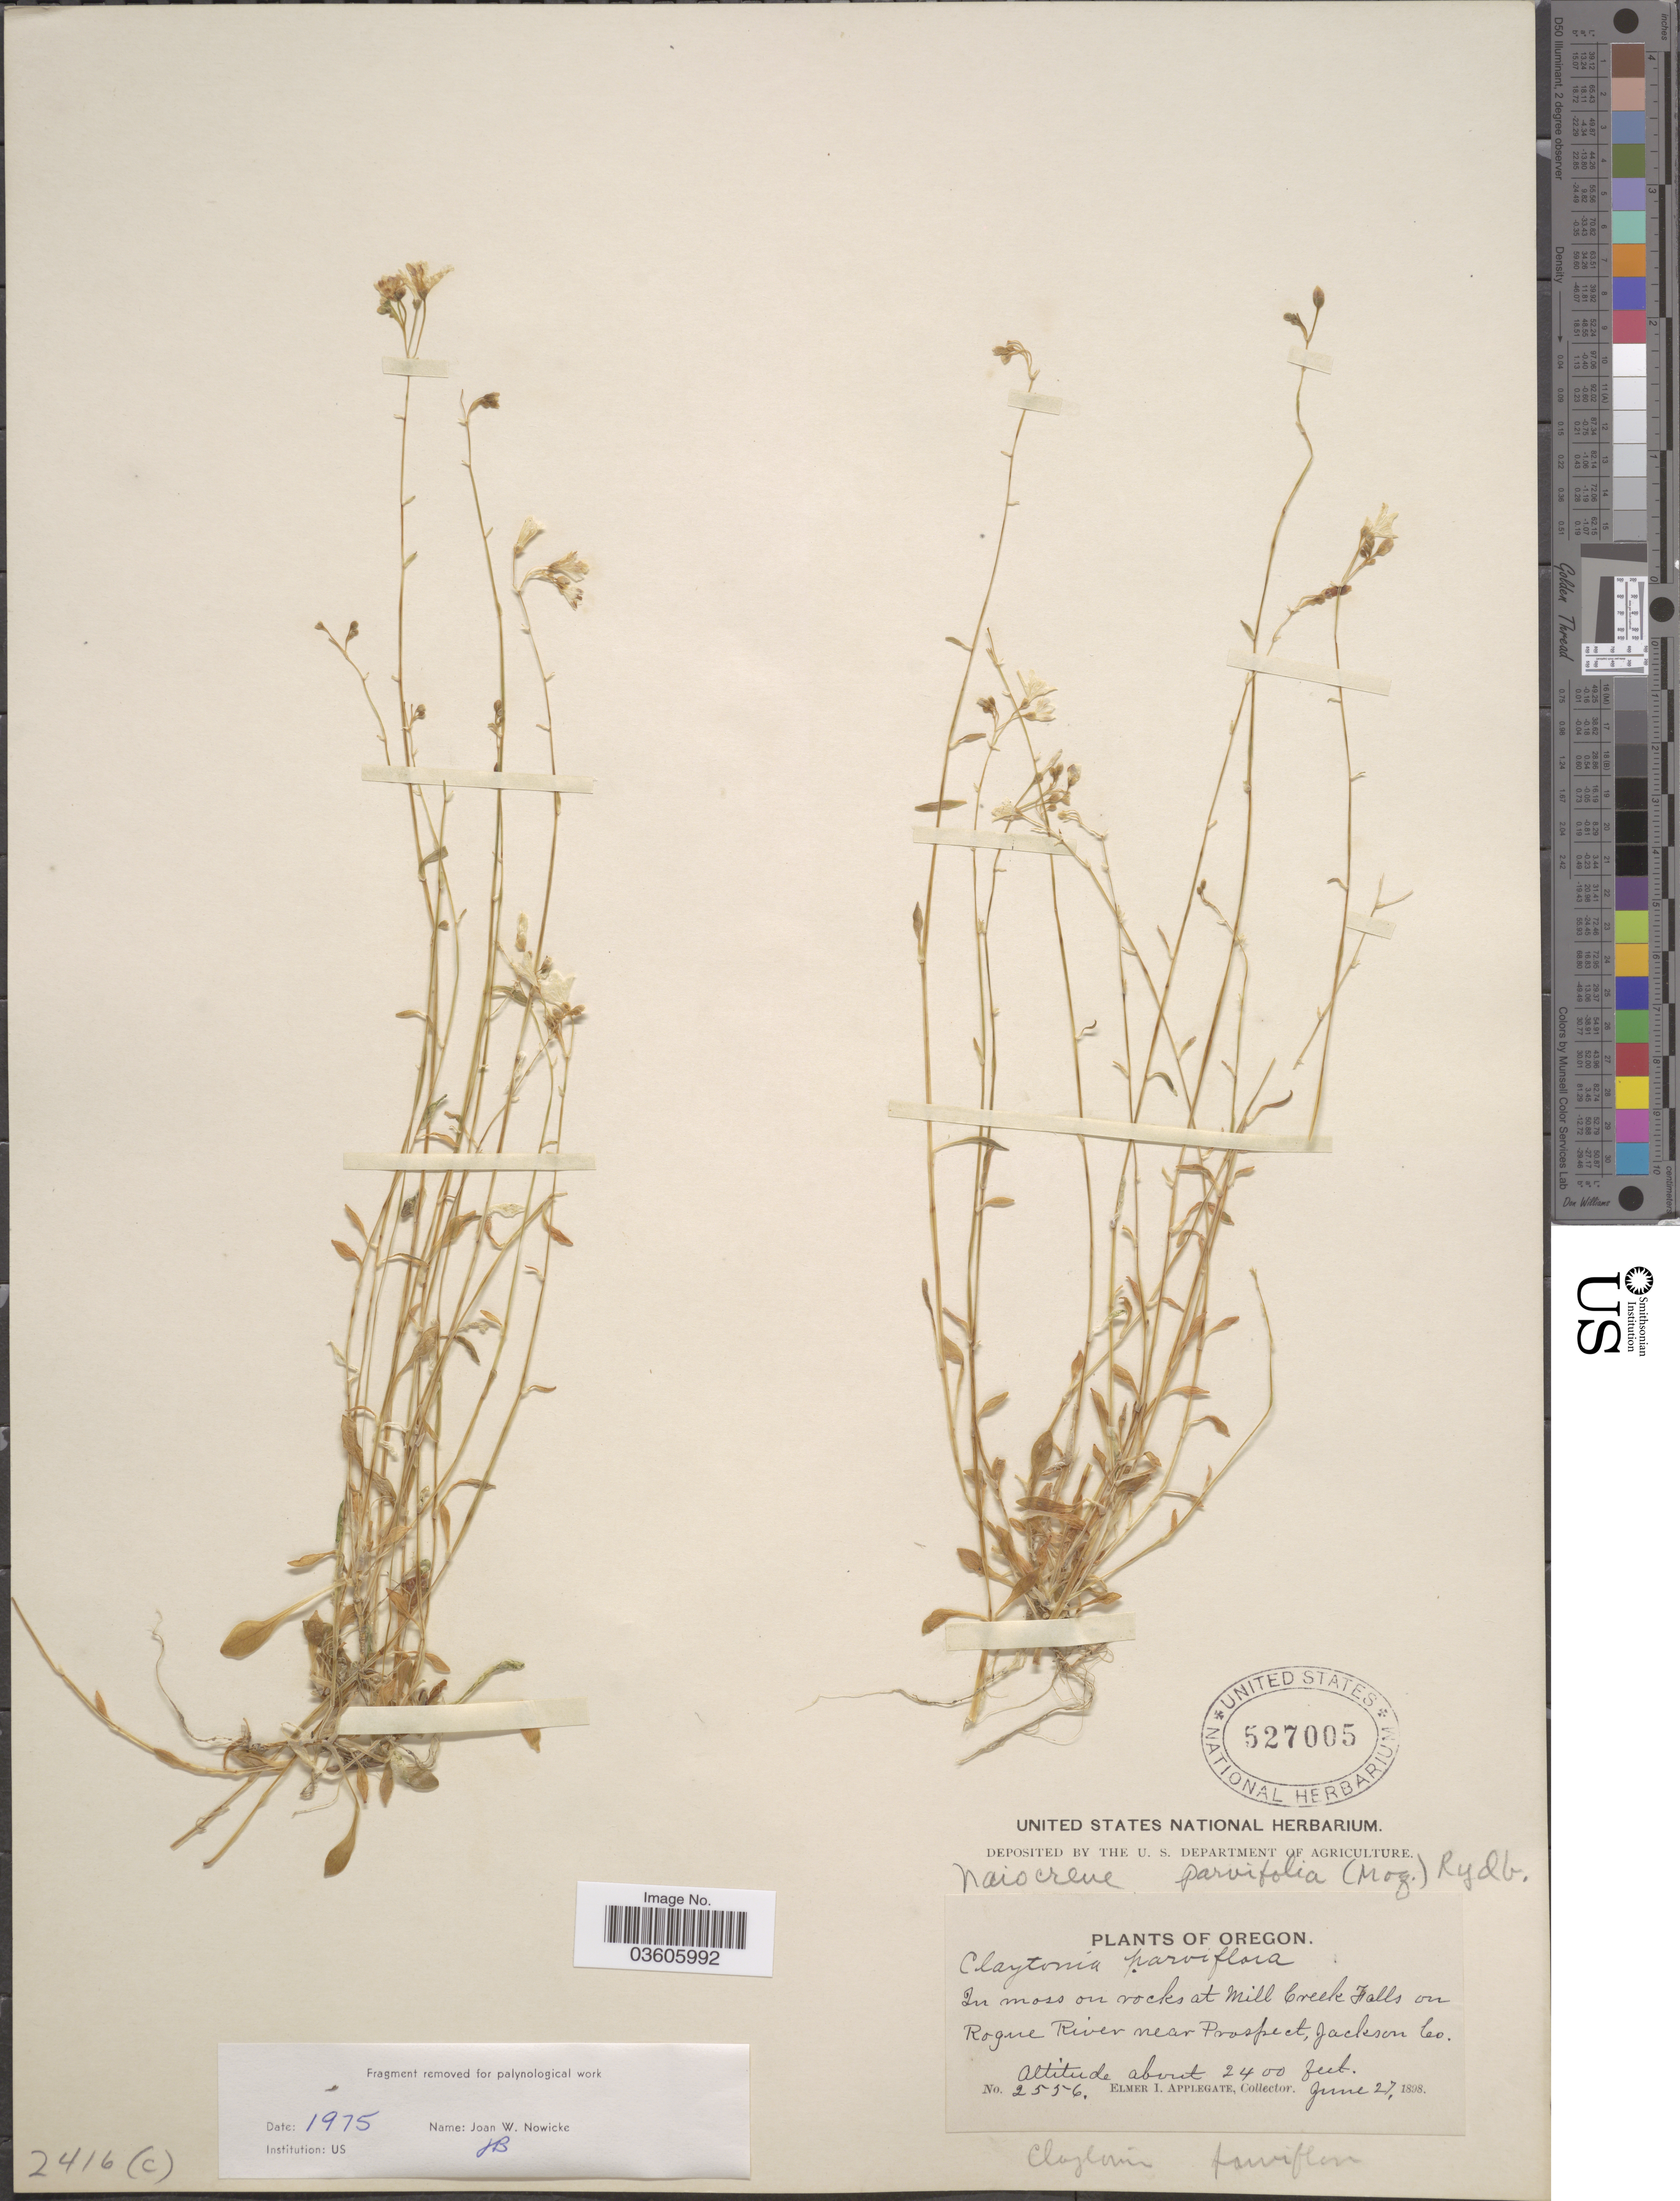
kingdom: Plantae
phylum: Tracheophyta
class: Magnoliopsida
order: Caryophyllales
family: Montiaceae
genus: Montia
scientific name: Montia parvifolia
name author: (Moc. ex DC.) Greene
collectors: E. I. Applegate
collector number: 2556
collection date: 1898-06-27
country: United States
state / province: Oregon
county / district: Jackson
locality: At Mill Creek Falls on Rogue River near Prospect, Jackson Co.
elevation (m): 732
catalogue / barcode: US 527005